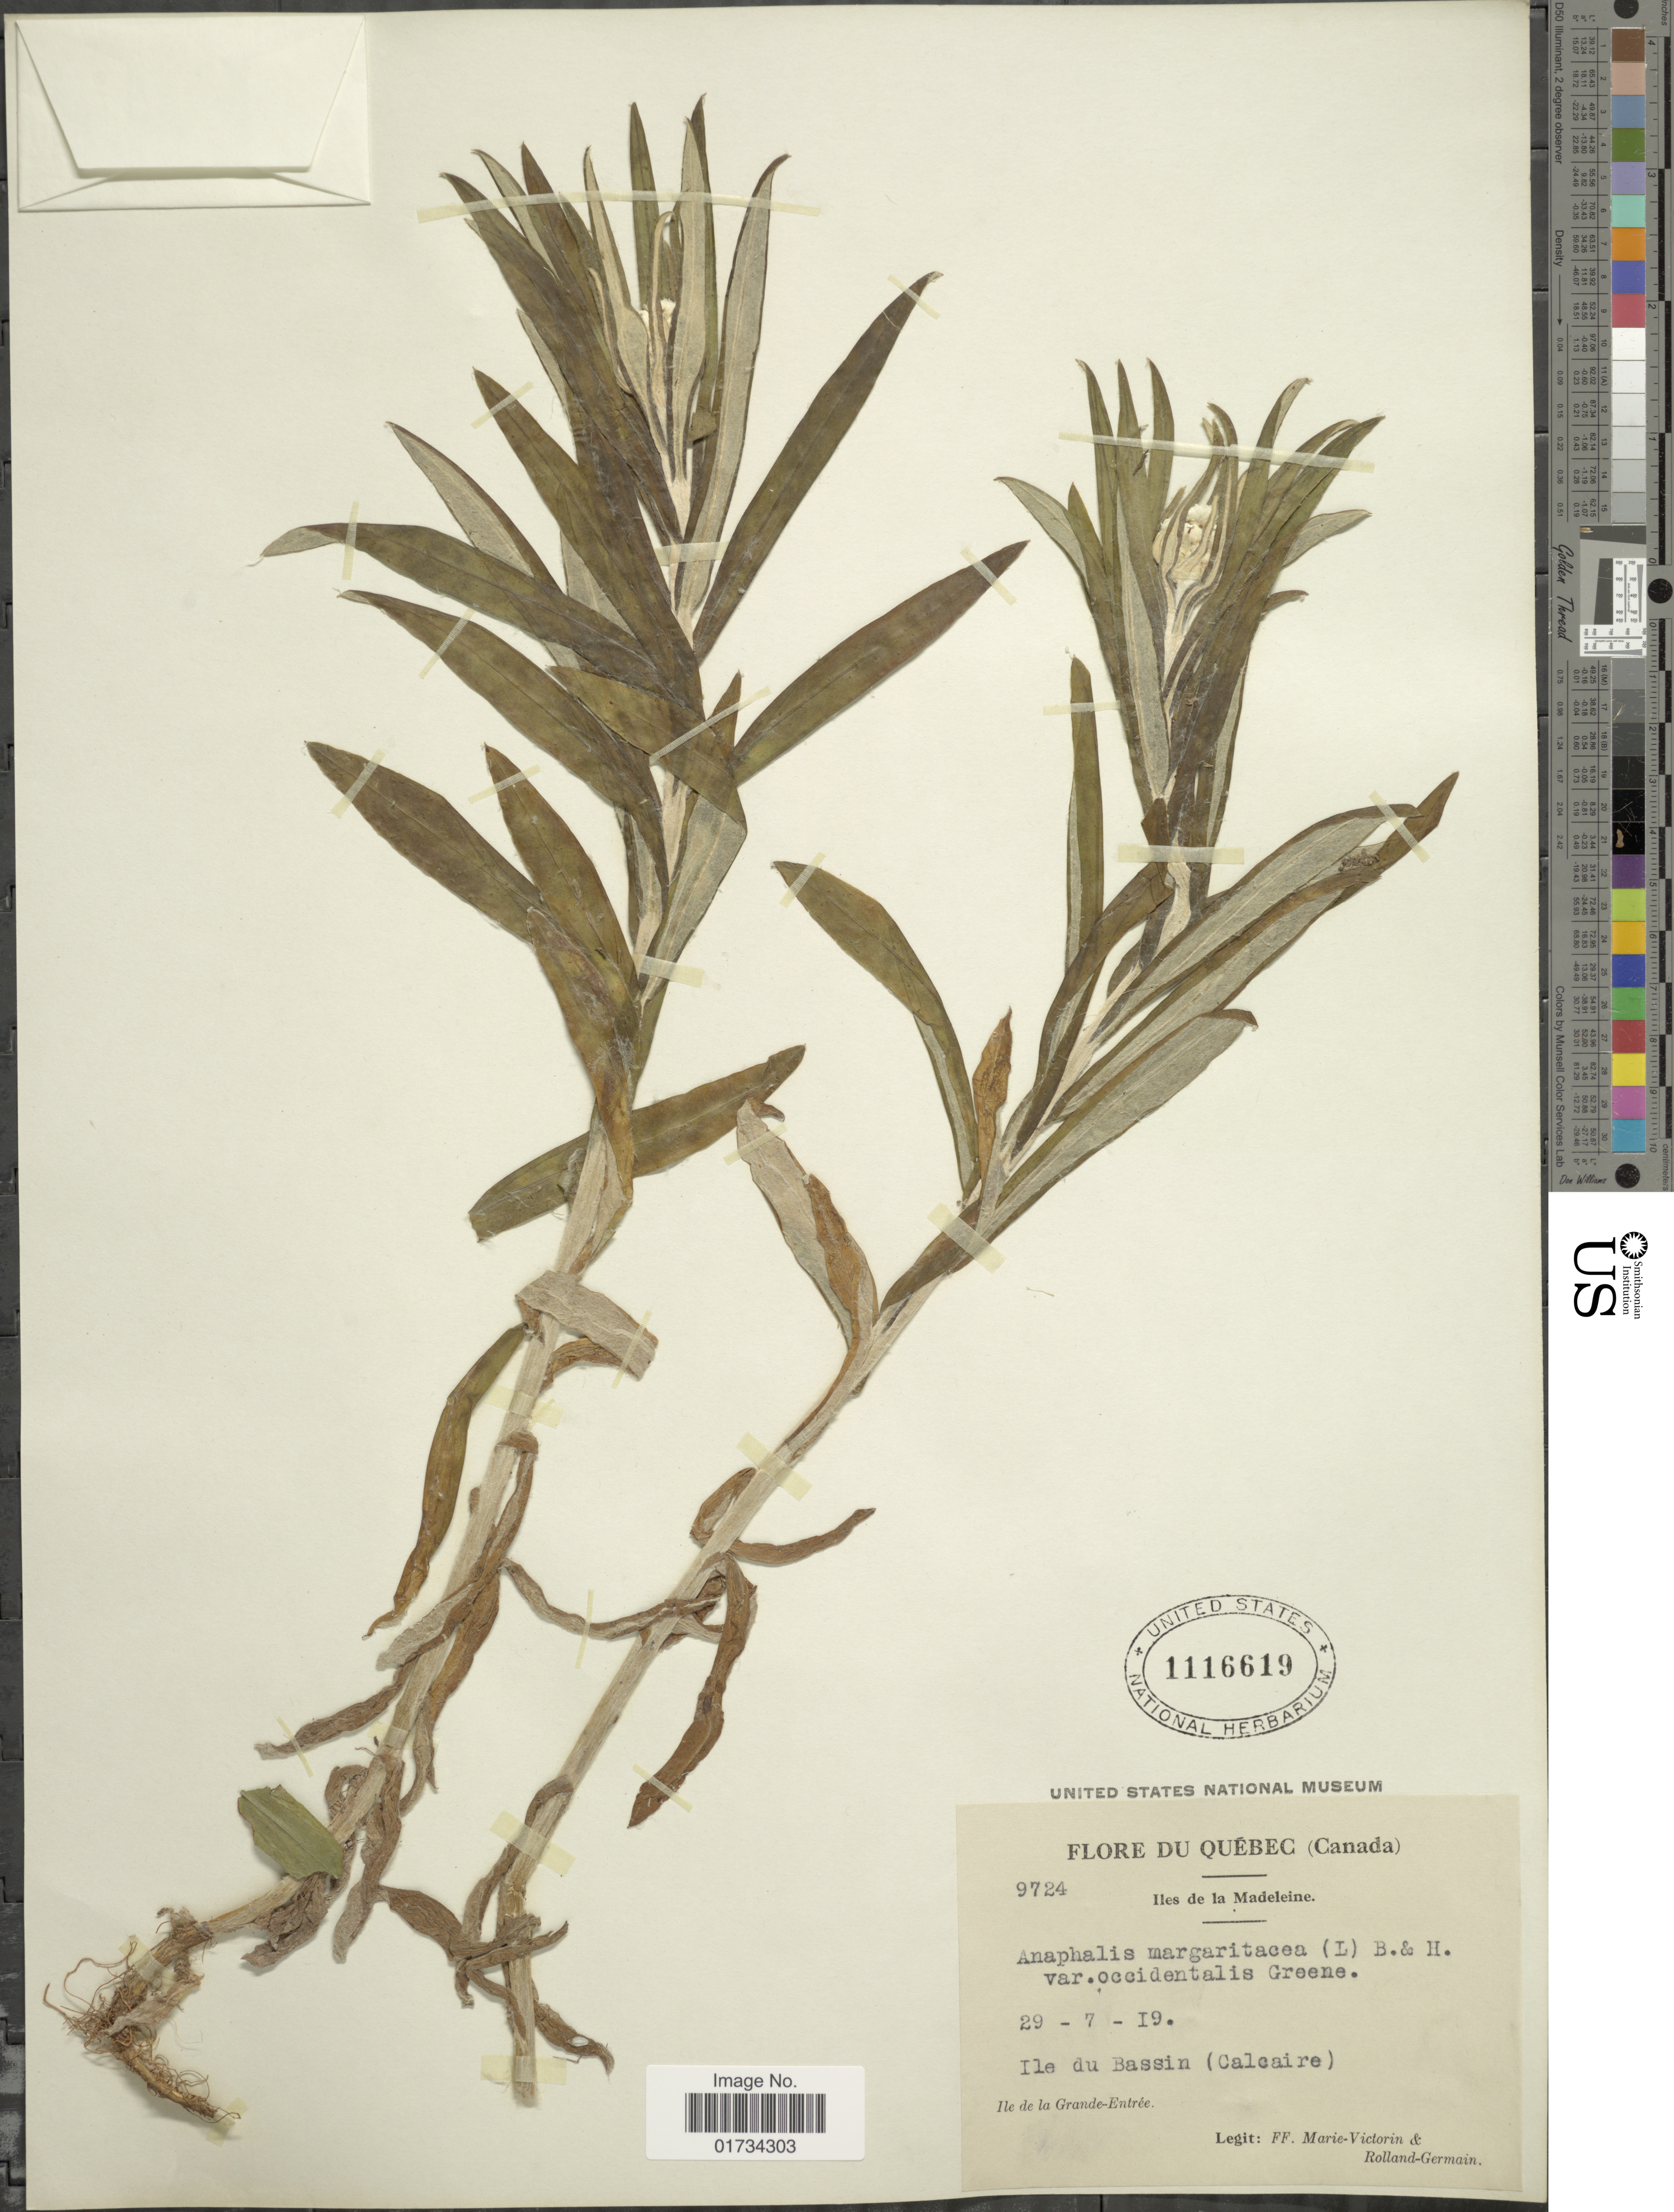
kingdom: Plantae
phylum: Tracheophyta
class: Magnoliopsida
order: Asterales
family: Asteraceae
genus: Anaphalis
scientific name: Anaphalis margaritacea var. occidentalis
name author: Greene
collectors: F. Marie-Victorin & Rolland-Germain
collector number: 9742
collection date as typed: Transcribed d/m/y: 29/7/19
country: Canada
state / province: Quebec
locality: Quebec (Canada). Iles de la Madeleine. Ile du Bassin (Calcaire) Ile de la Grande -Entree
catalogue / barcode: US 1116619